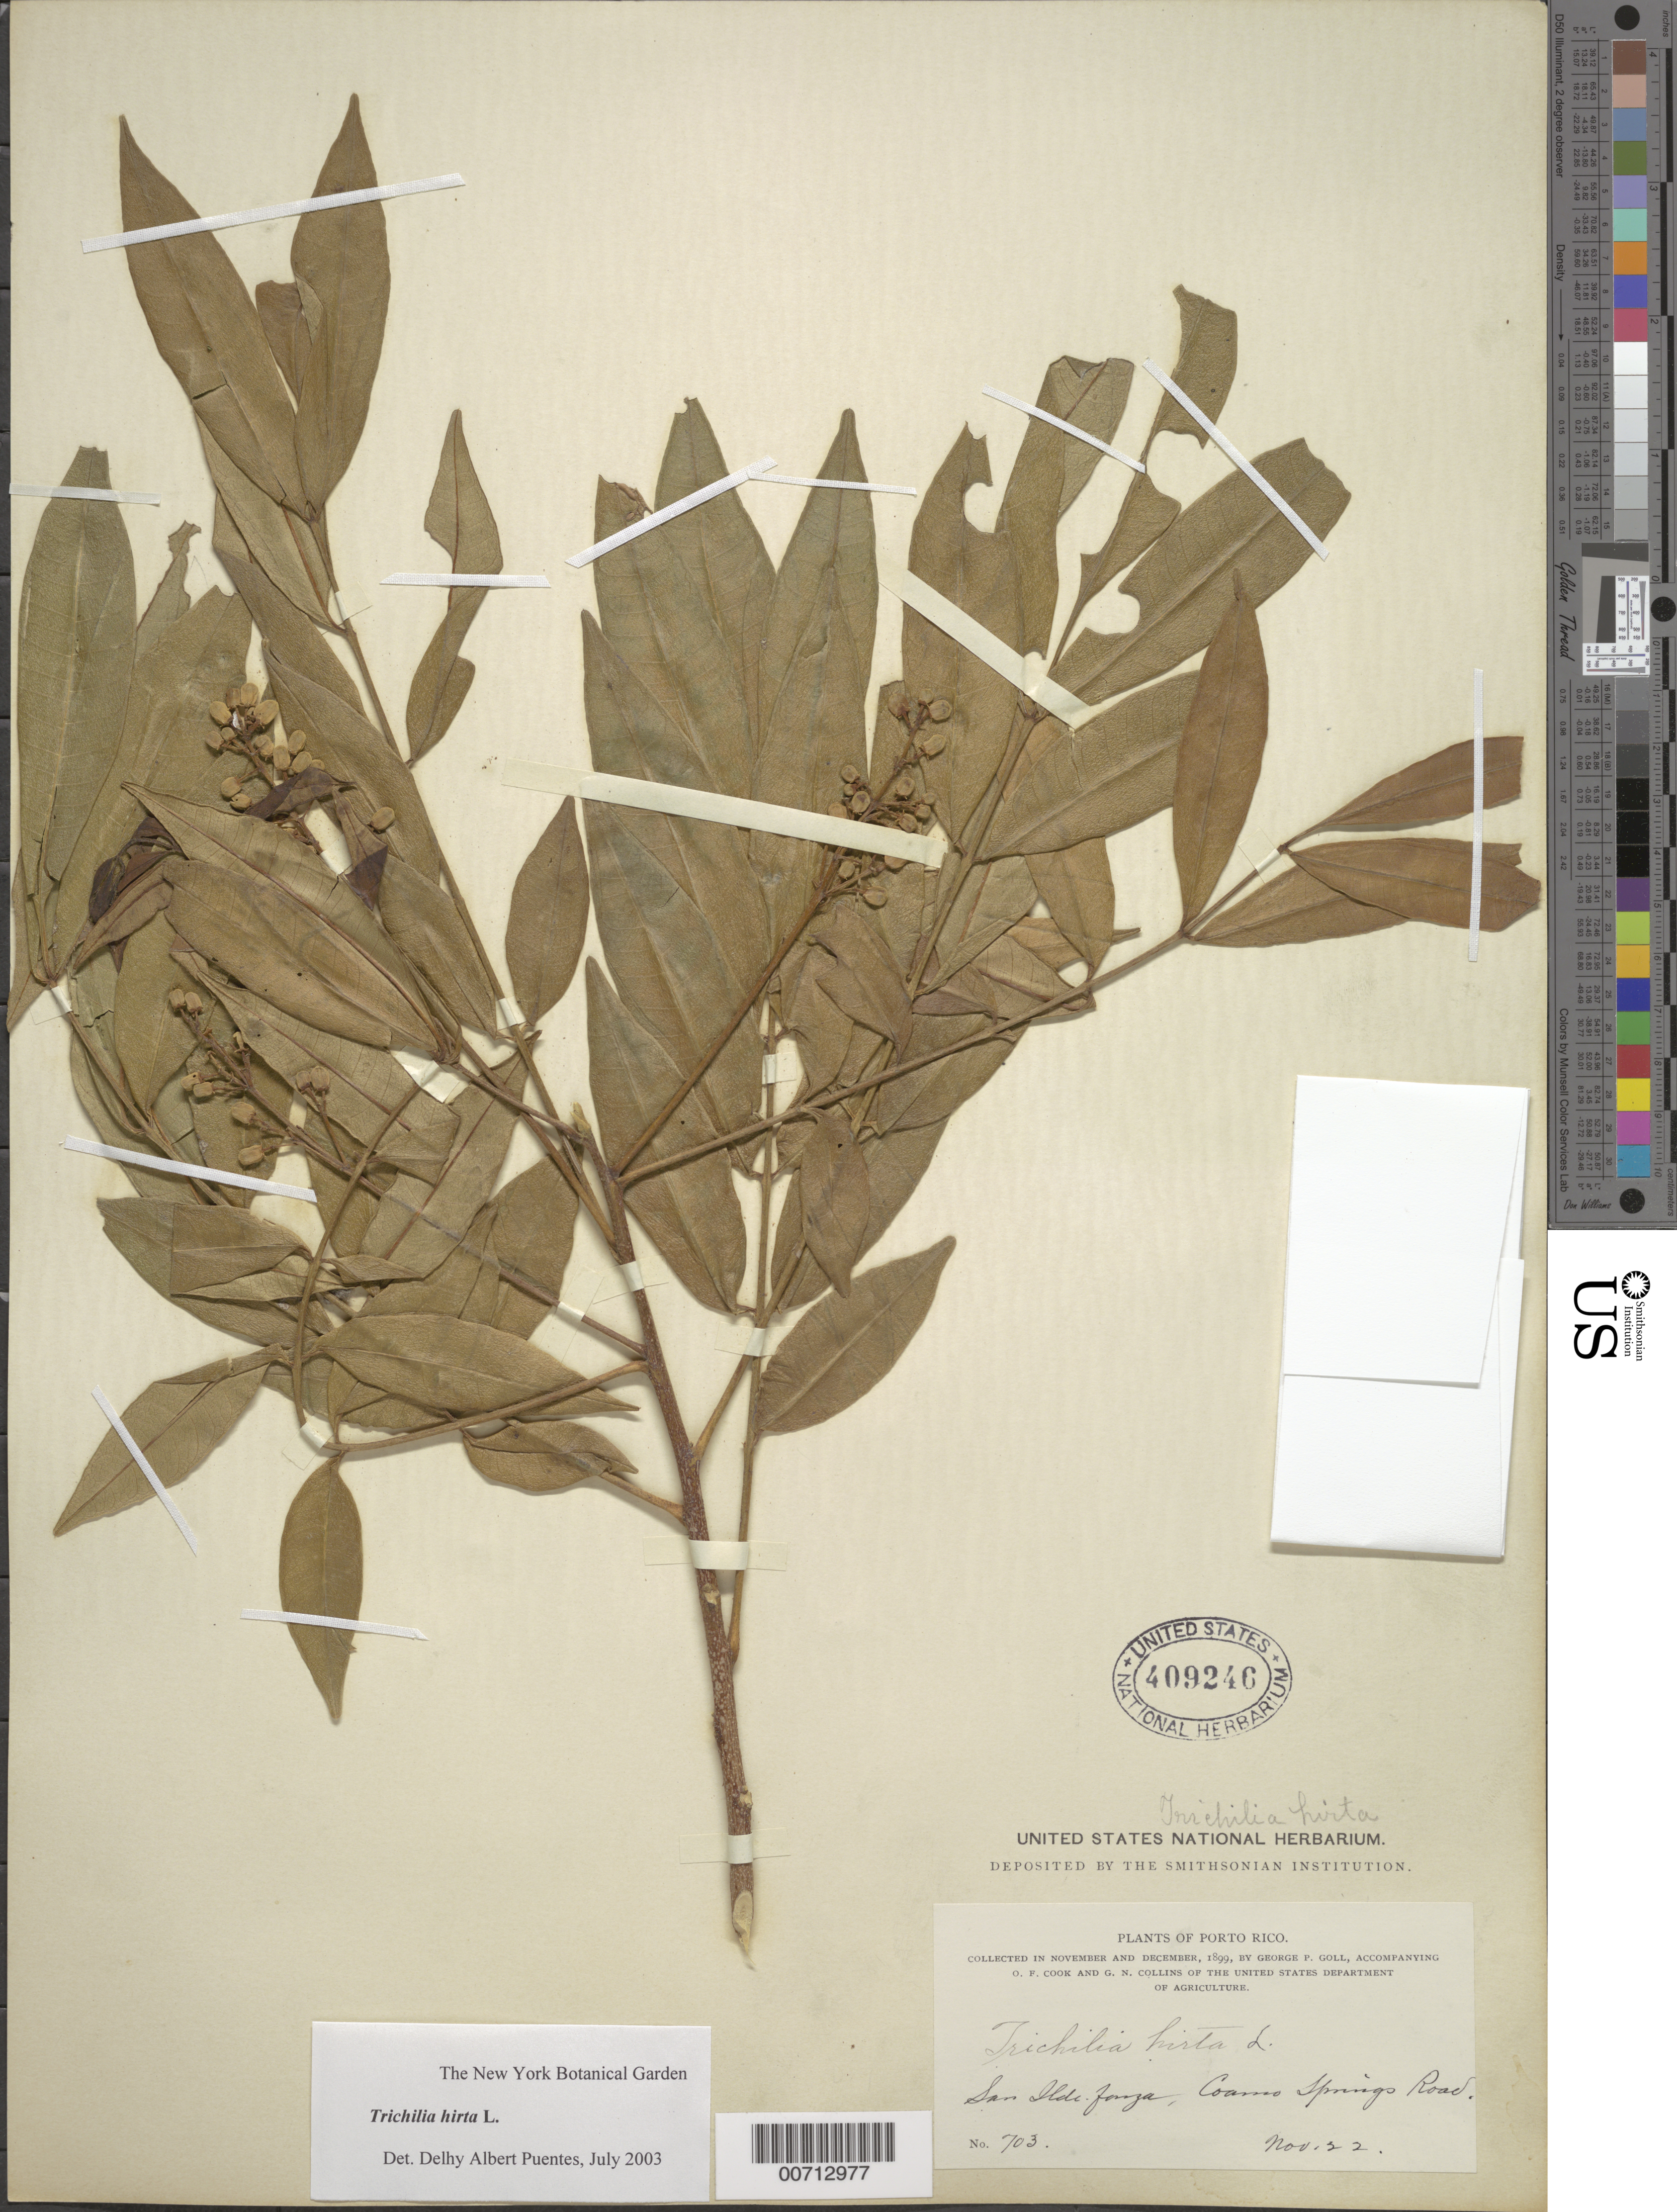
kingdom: Plantae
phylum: Tracheophyta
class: Magnoliopsida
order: Sapindales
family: Meliaceae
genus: Trichilia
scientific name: Trichilia hirta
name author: L.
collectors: G. Goll, O. F. Cook & G. Collins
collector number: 703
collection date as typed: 22 Nov 1899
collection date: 1899-11-22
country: Puerto Rico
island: Greater Antilles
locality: San Ilde Fonza, Coamo Springs Rd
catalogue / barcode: US 409246